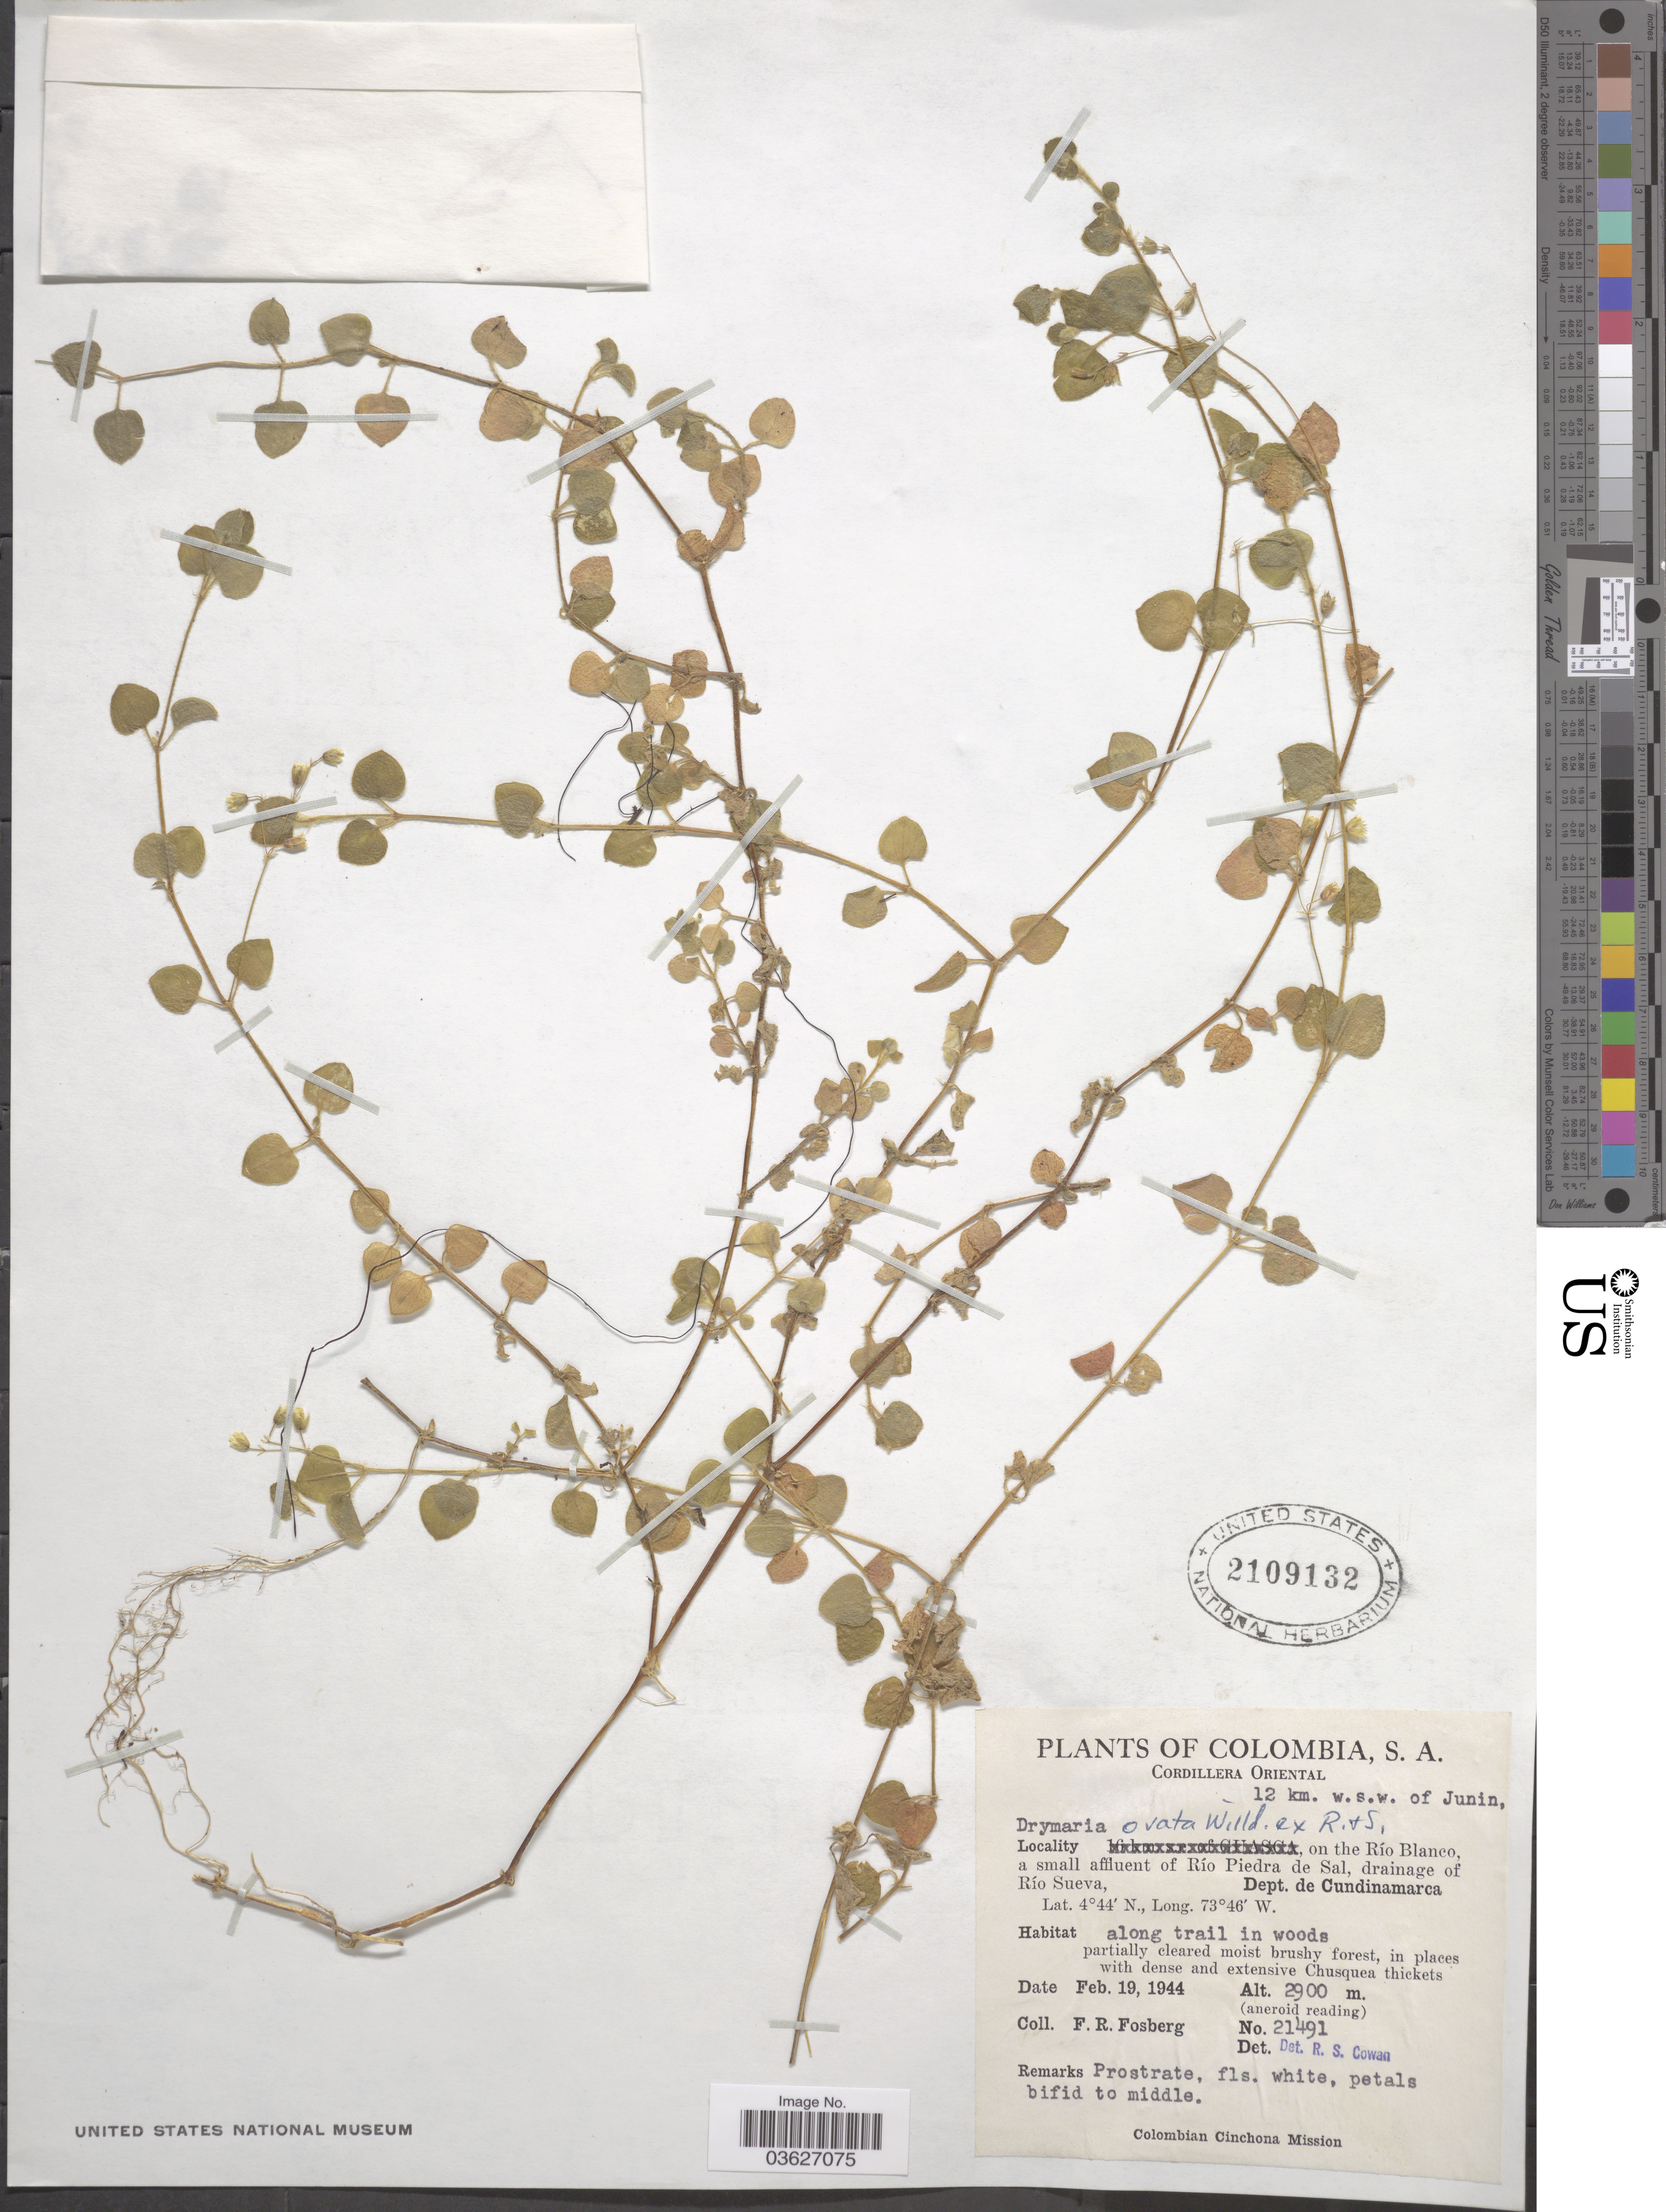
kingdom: Plantae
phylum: Tracheophyta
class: Magnoliopsida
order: Caryophyllales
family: Caryophyllaceae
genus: Drymaria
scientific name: Drymaria ovata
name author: Humb. & Bonpl. ex Schult.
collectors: F. R. Fosberg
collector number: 21491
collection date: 1944-02-19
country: Colombia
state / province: Cundinamarca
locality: Cordillera Oriental. 12 km. w.s.w. of Junin, on the Río Blanco, a small affluent of Río Piedra de Sal, drainage of Río Sueva, Dept. de Cundinamarca.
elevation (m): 2900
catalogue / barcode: US 2109132